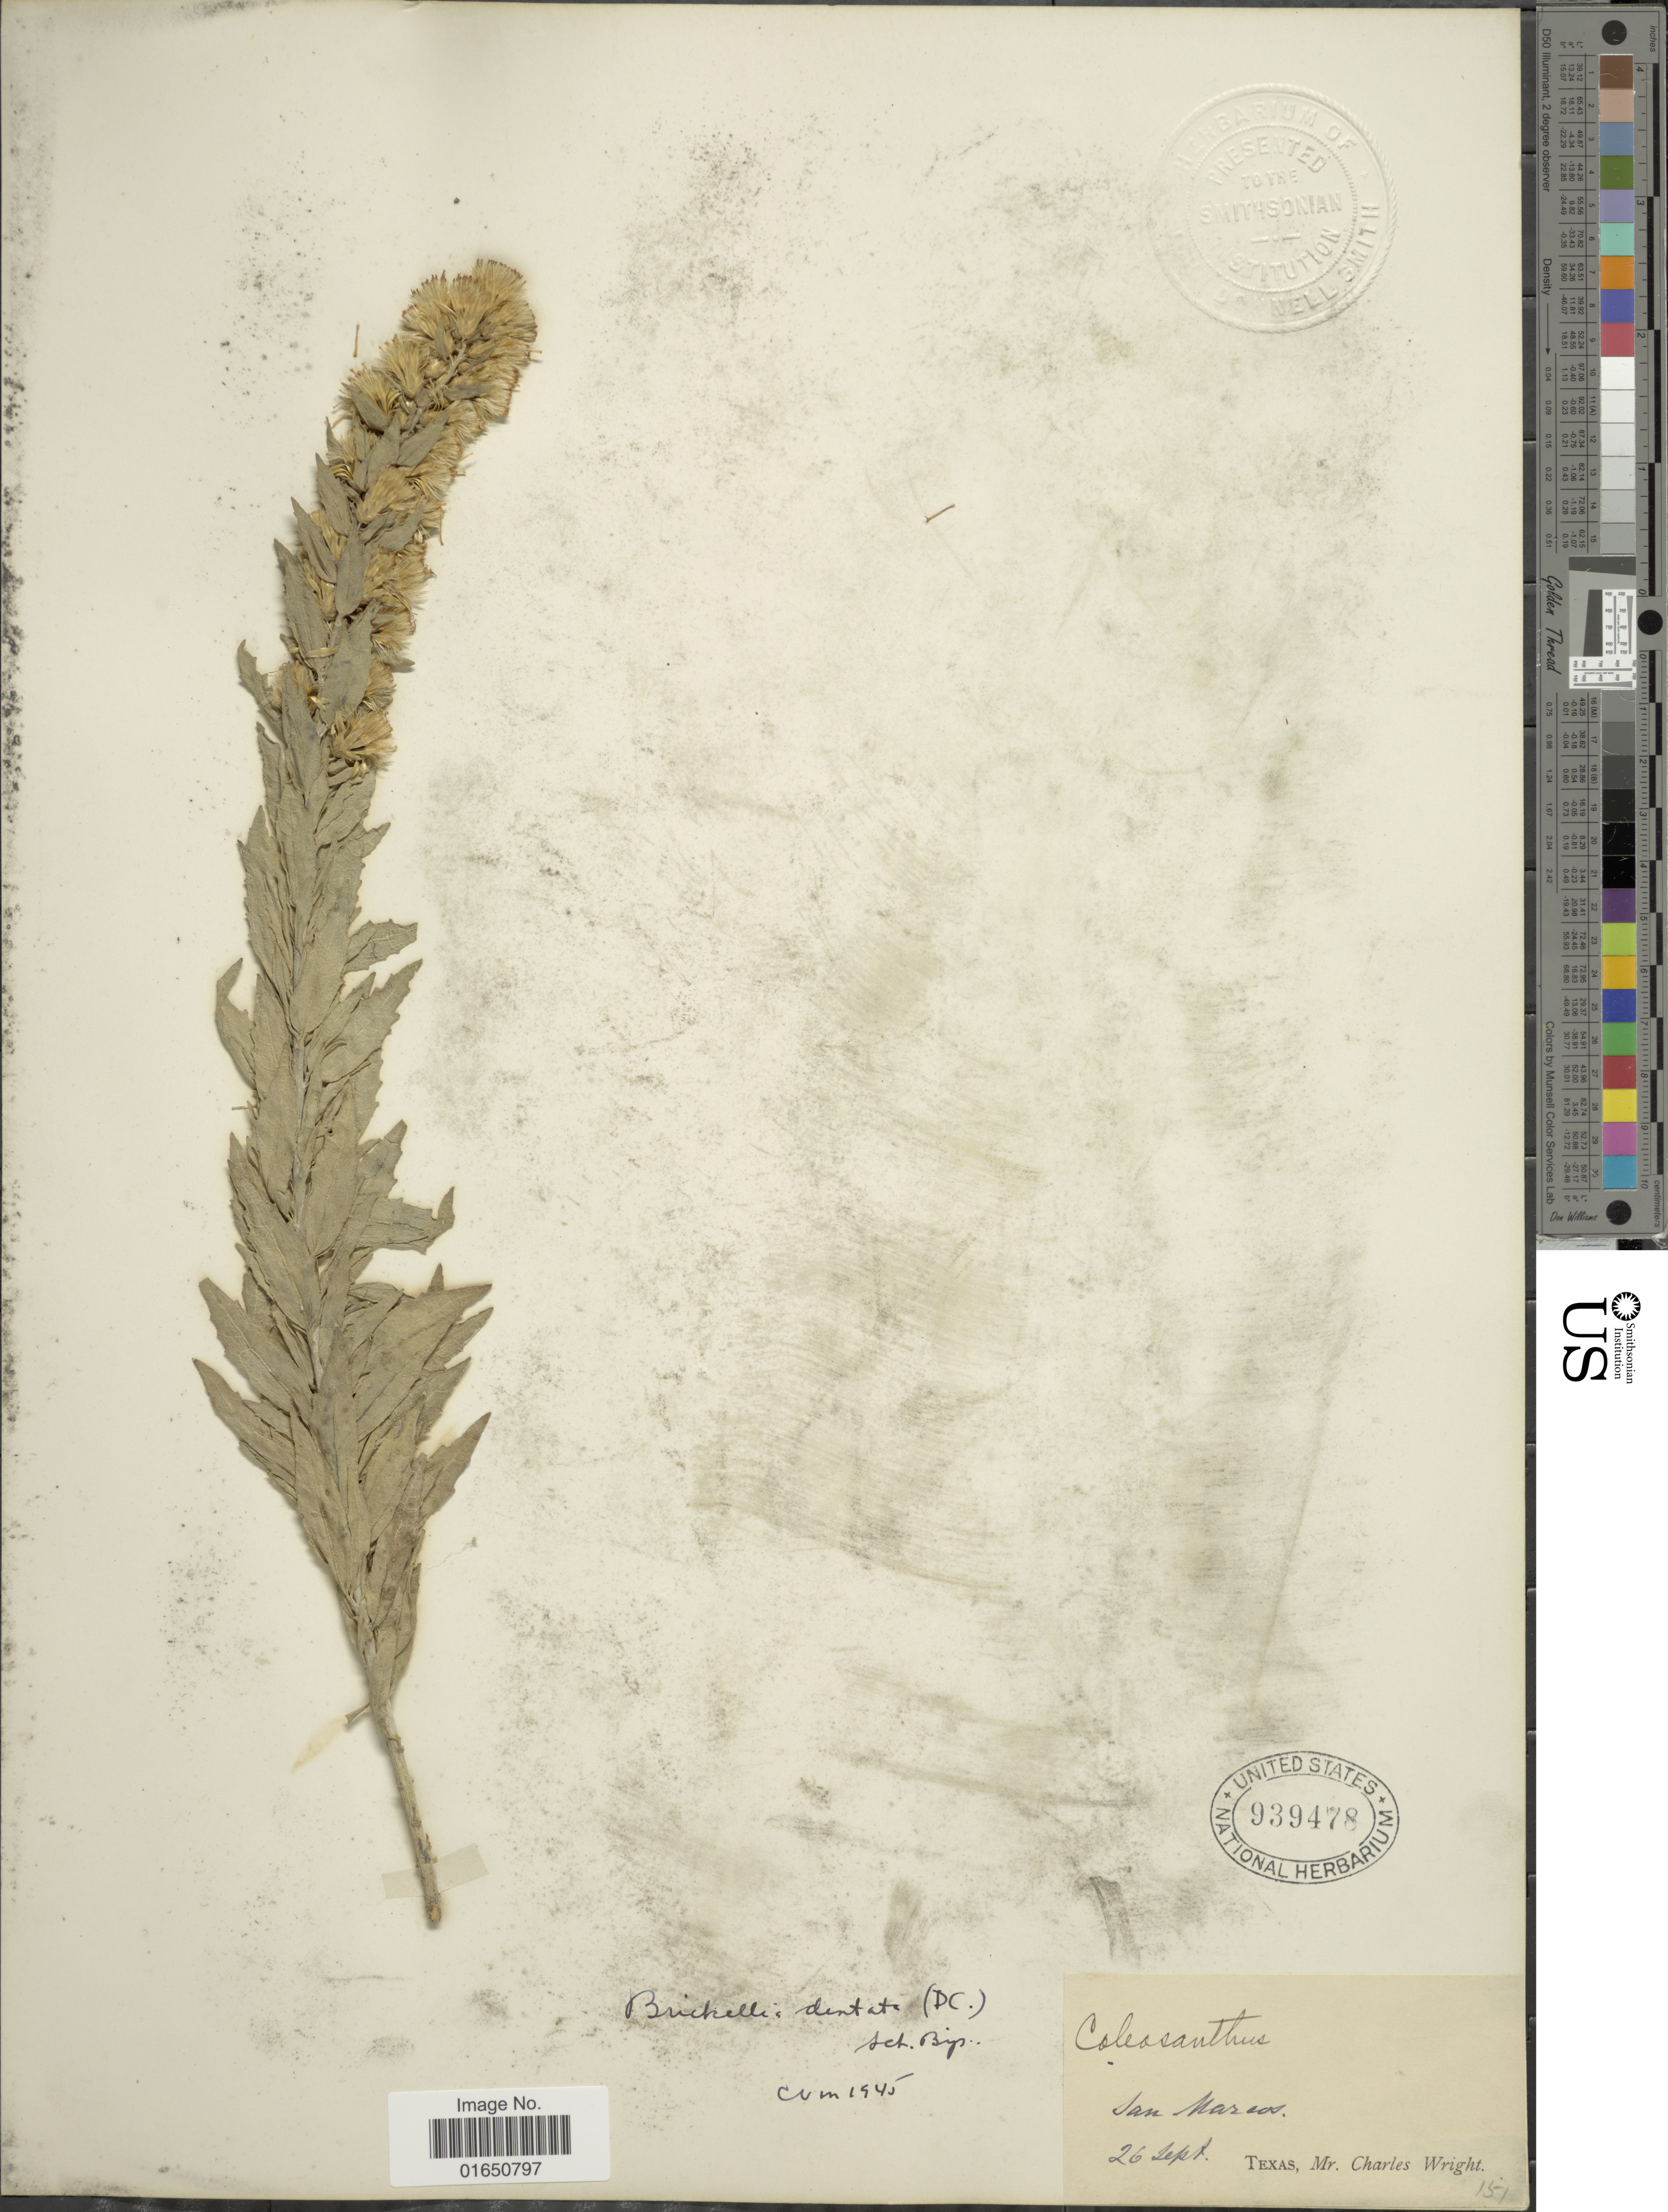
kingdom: Plantae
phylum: Tracheophyta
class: Magnoliopsida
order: Asterales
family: Asteraceae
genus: Brickellia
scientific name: Brickellia dentata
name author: (DC.) Sch. Bip.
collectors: C. Wright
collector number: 151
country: United States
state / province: Texas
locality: San Marcos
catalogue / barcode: US 939478